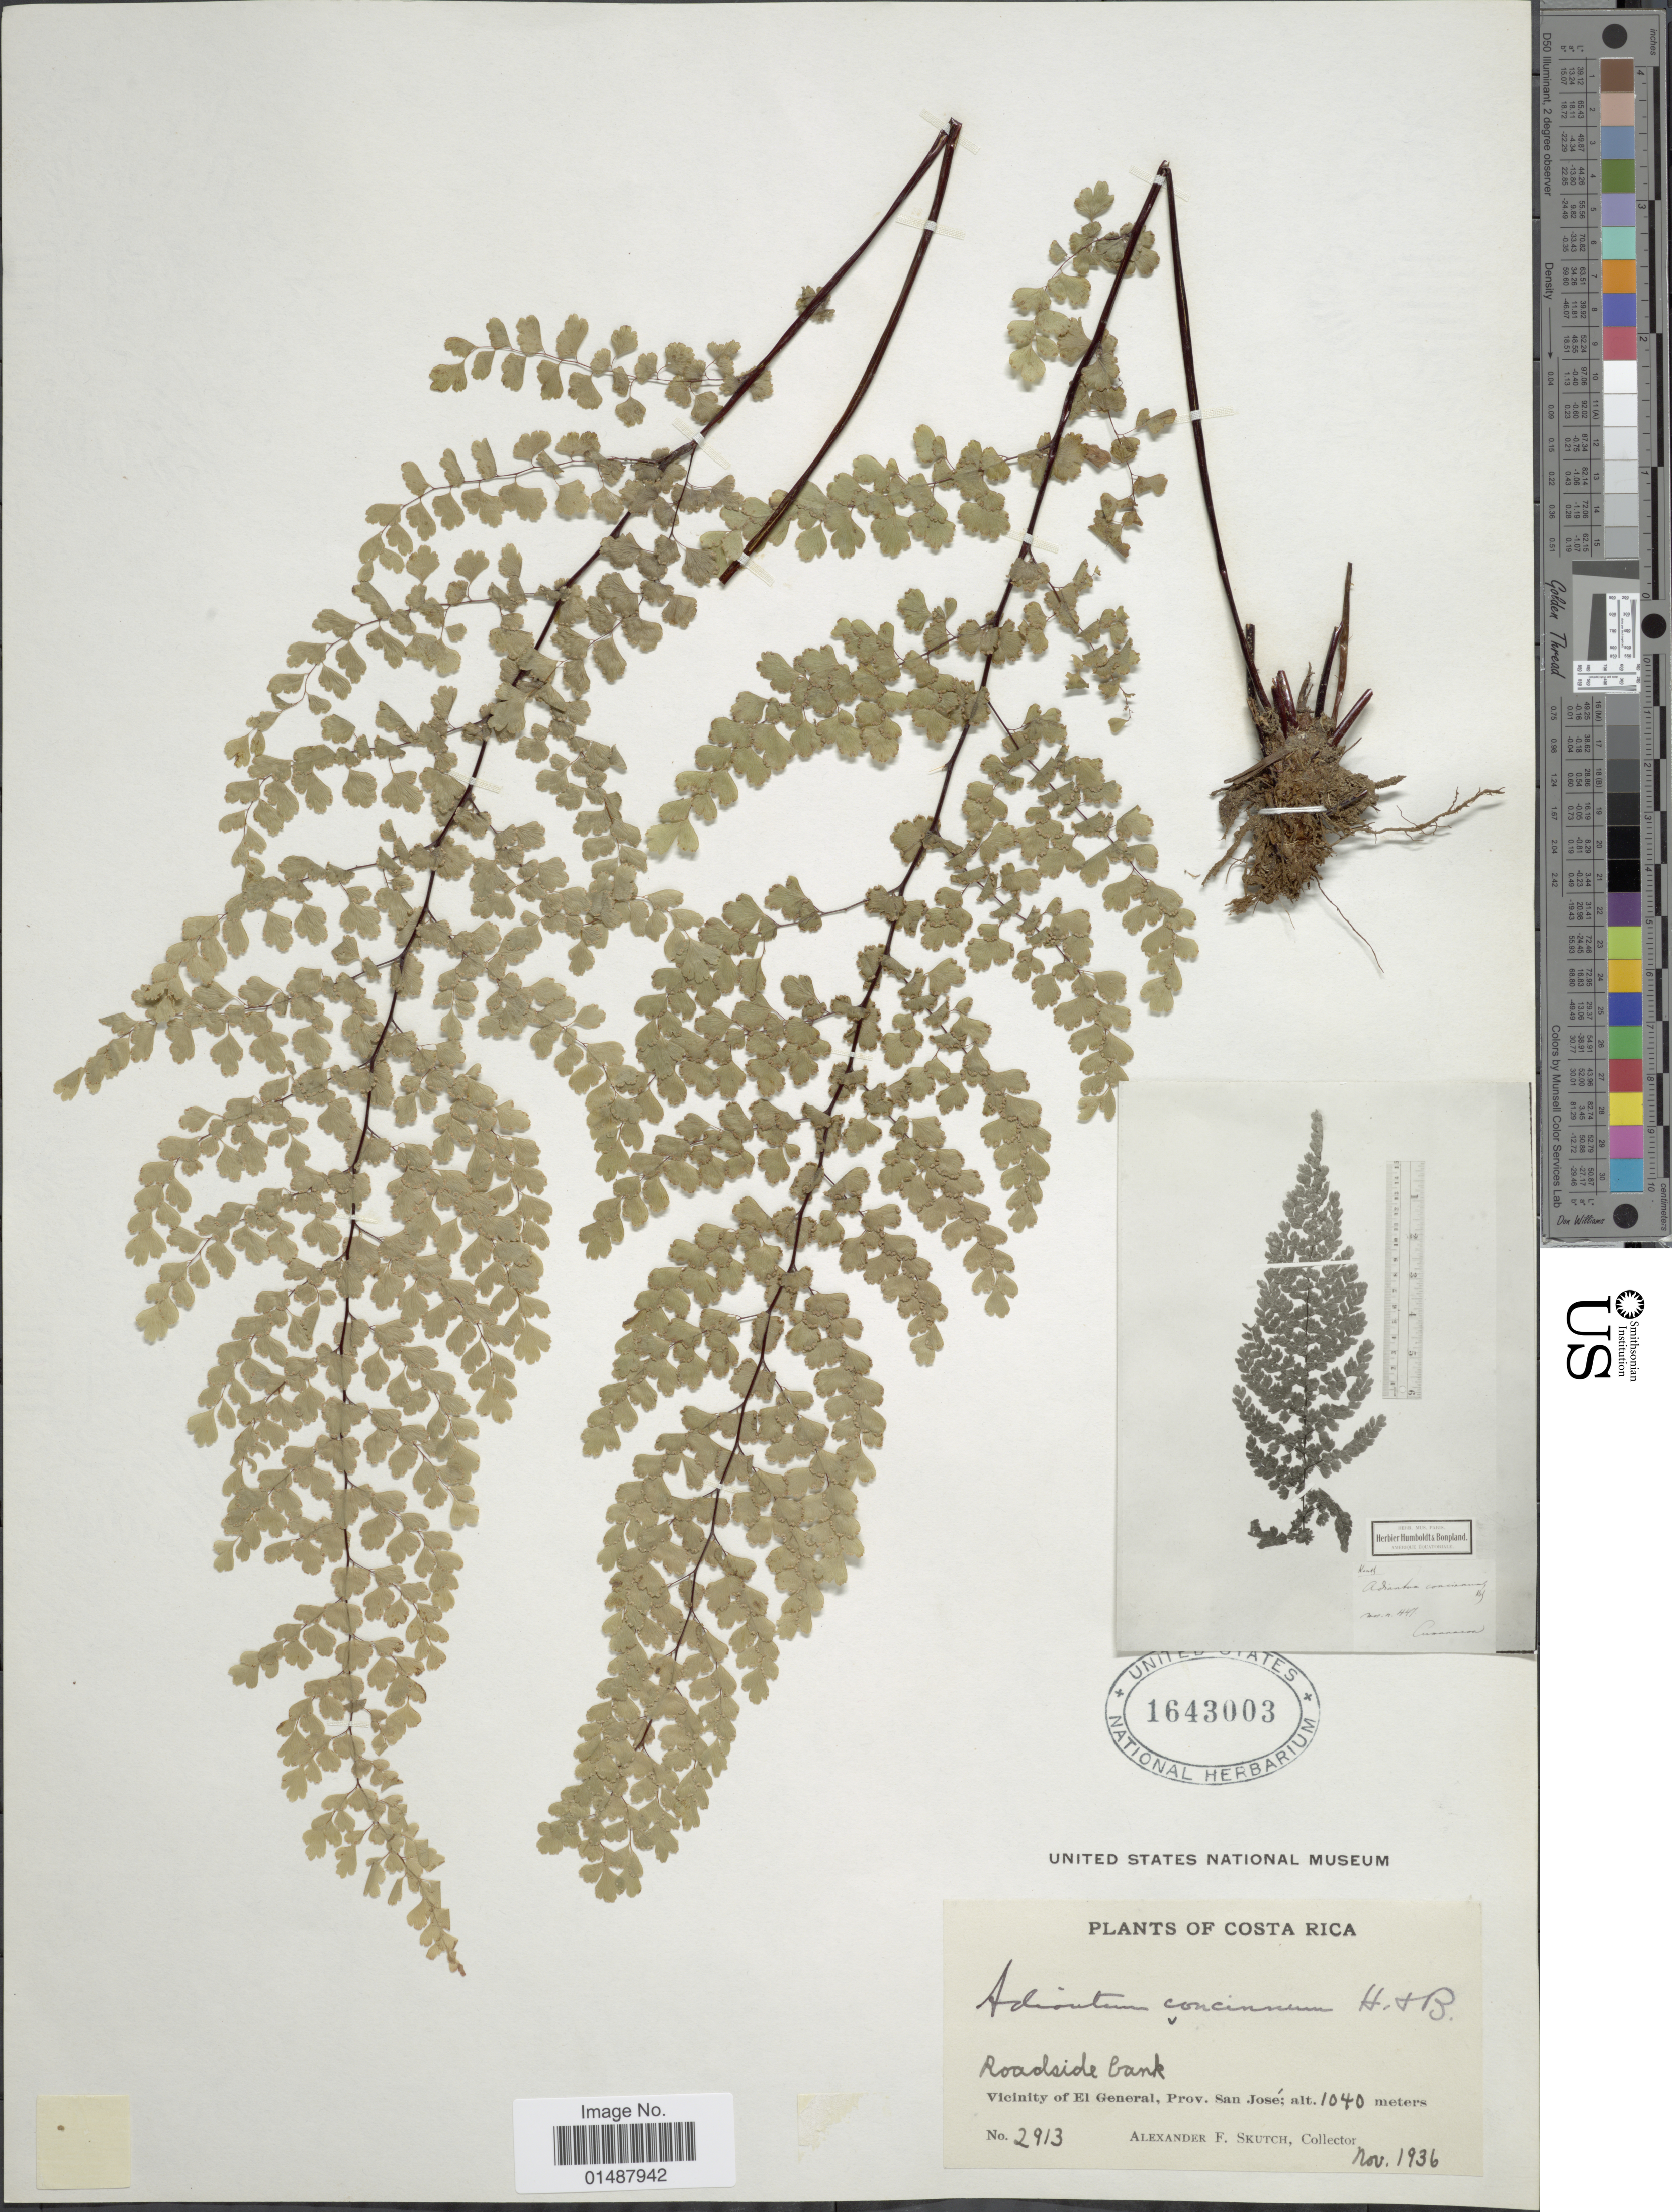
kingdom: Plantae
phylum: Tracheophyta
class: Polypodiopsida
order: Polypodiales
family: Pteridaceae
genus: Adiantum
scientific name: Adiantum concinnum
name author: Humb. & Bonpl. ex Willd.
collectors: A. F. Skutch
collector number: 2913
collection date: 1936-11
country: Costa Rica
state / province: San José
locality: Vicinity of El General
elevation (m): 1040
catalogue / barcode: US 1643003